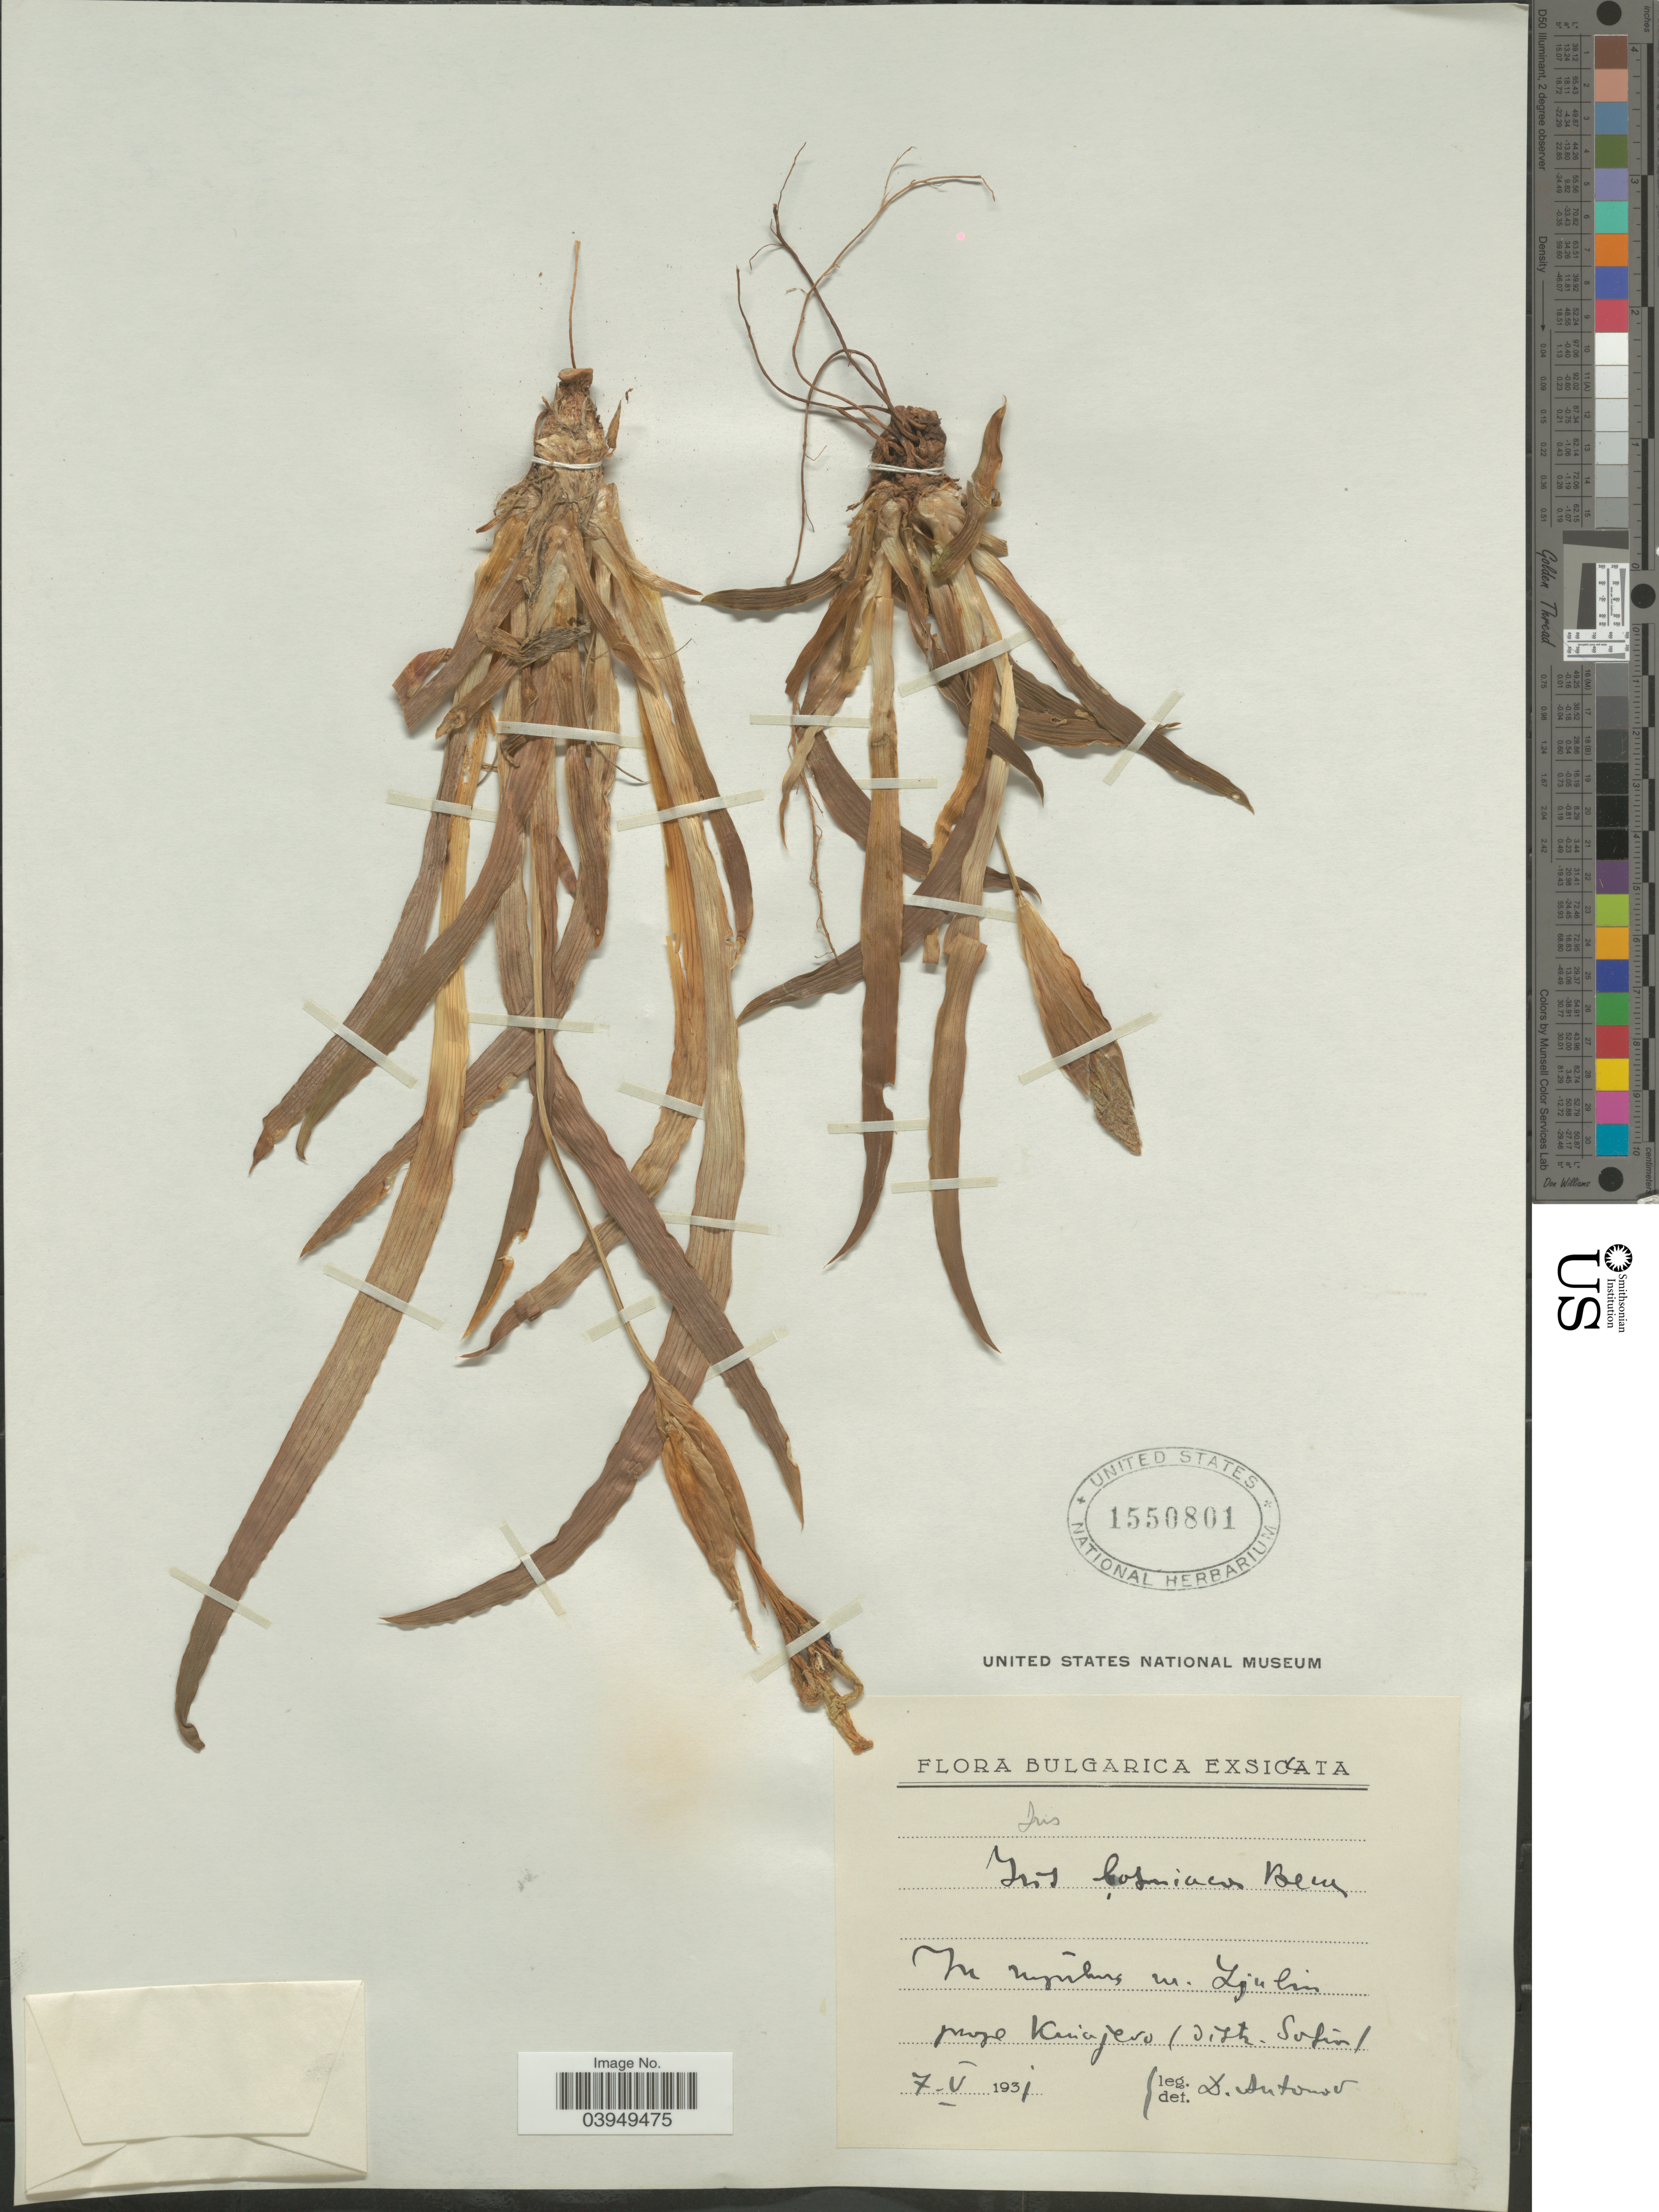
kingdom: Plantae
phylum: Tracheophyta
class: Liliopsida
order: Asparagales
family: Iridaceae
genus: Iris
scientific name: Iris sp.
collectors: D. Antonio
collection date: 1931-05-07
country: Bulgaria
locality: Bulgarica. In rupibus in Zjilin prope Kniajero (distr. Sofia).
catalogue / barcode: US 1550801